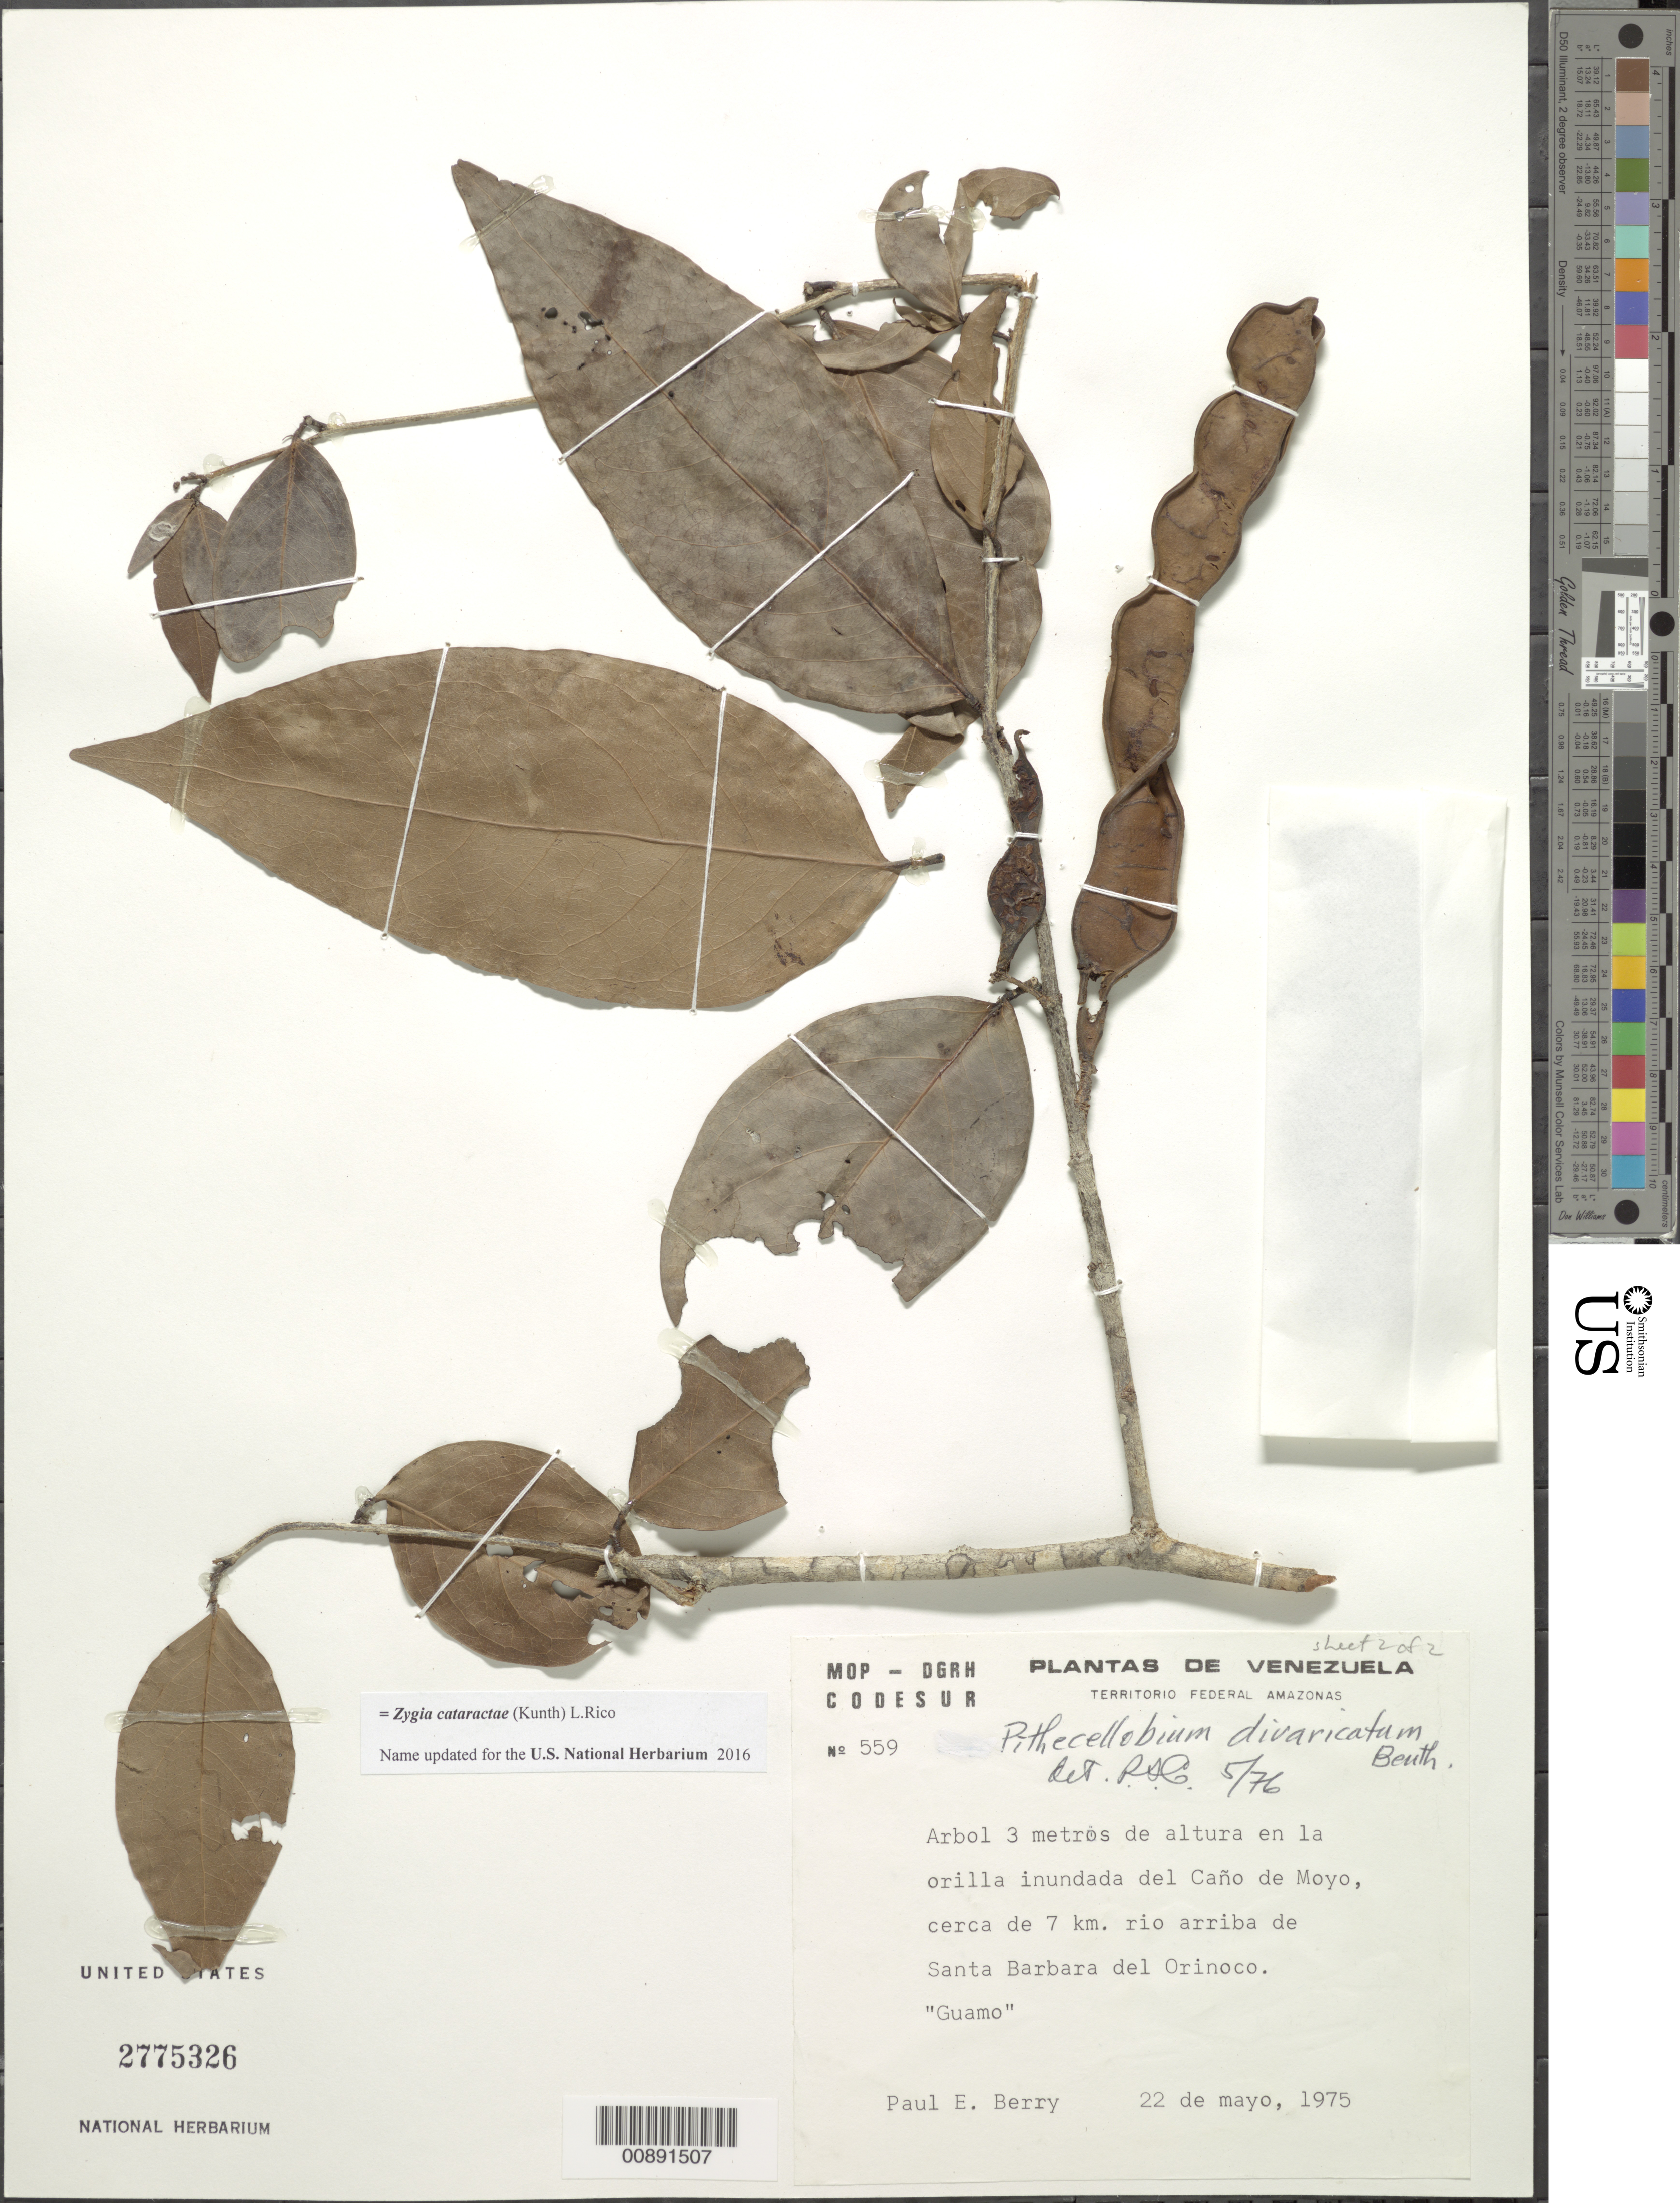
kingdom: Plantae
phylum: Tracheophyta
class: Magnoliopsida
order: Fabales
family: Fabaceae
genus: Zygia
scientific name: Zygia cataractae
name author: (Kunth) L. Rico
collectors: P. E. Berry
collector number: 559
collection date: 1975-05-22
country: Venezuela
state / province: Amazonas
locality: Territorio Federal Amazonas, en la orilla inundada del Caño de Moyo, cerca de 7 km rio arriba de Santa Barbara del Orinoco. 'Guamo'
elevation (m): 3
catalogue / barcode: US 2775326